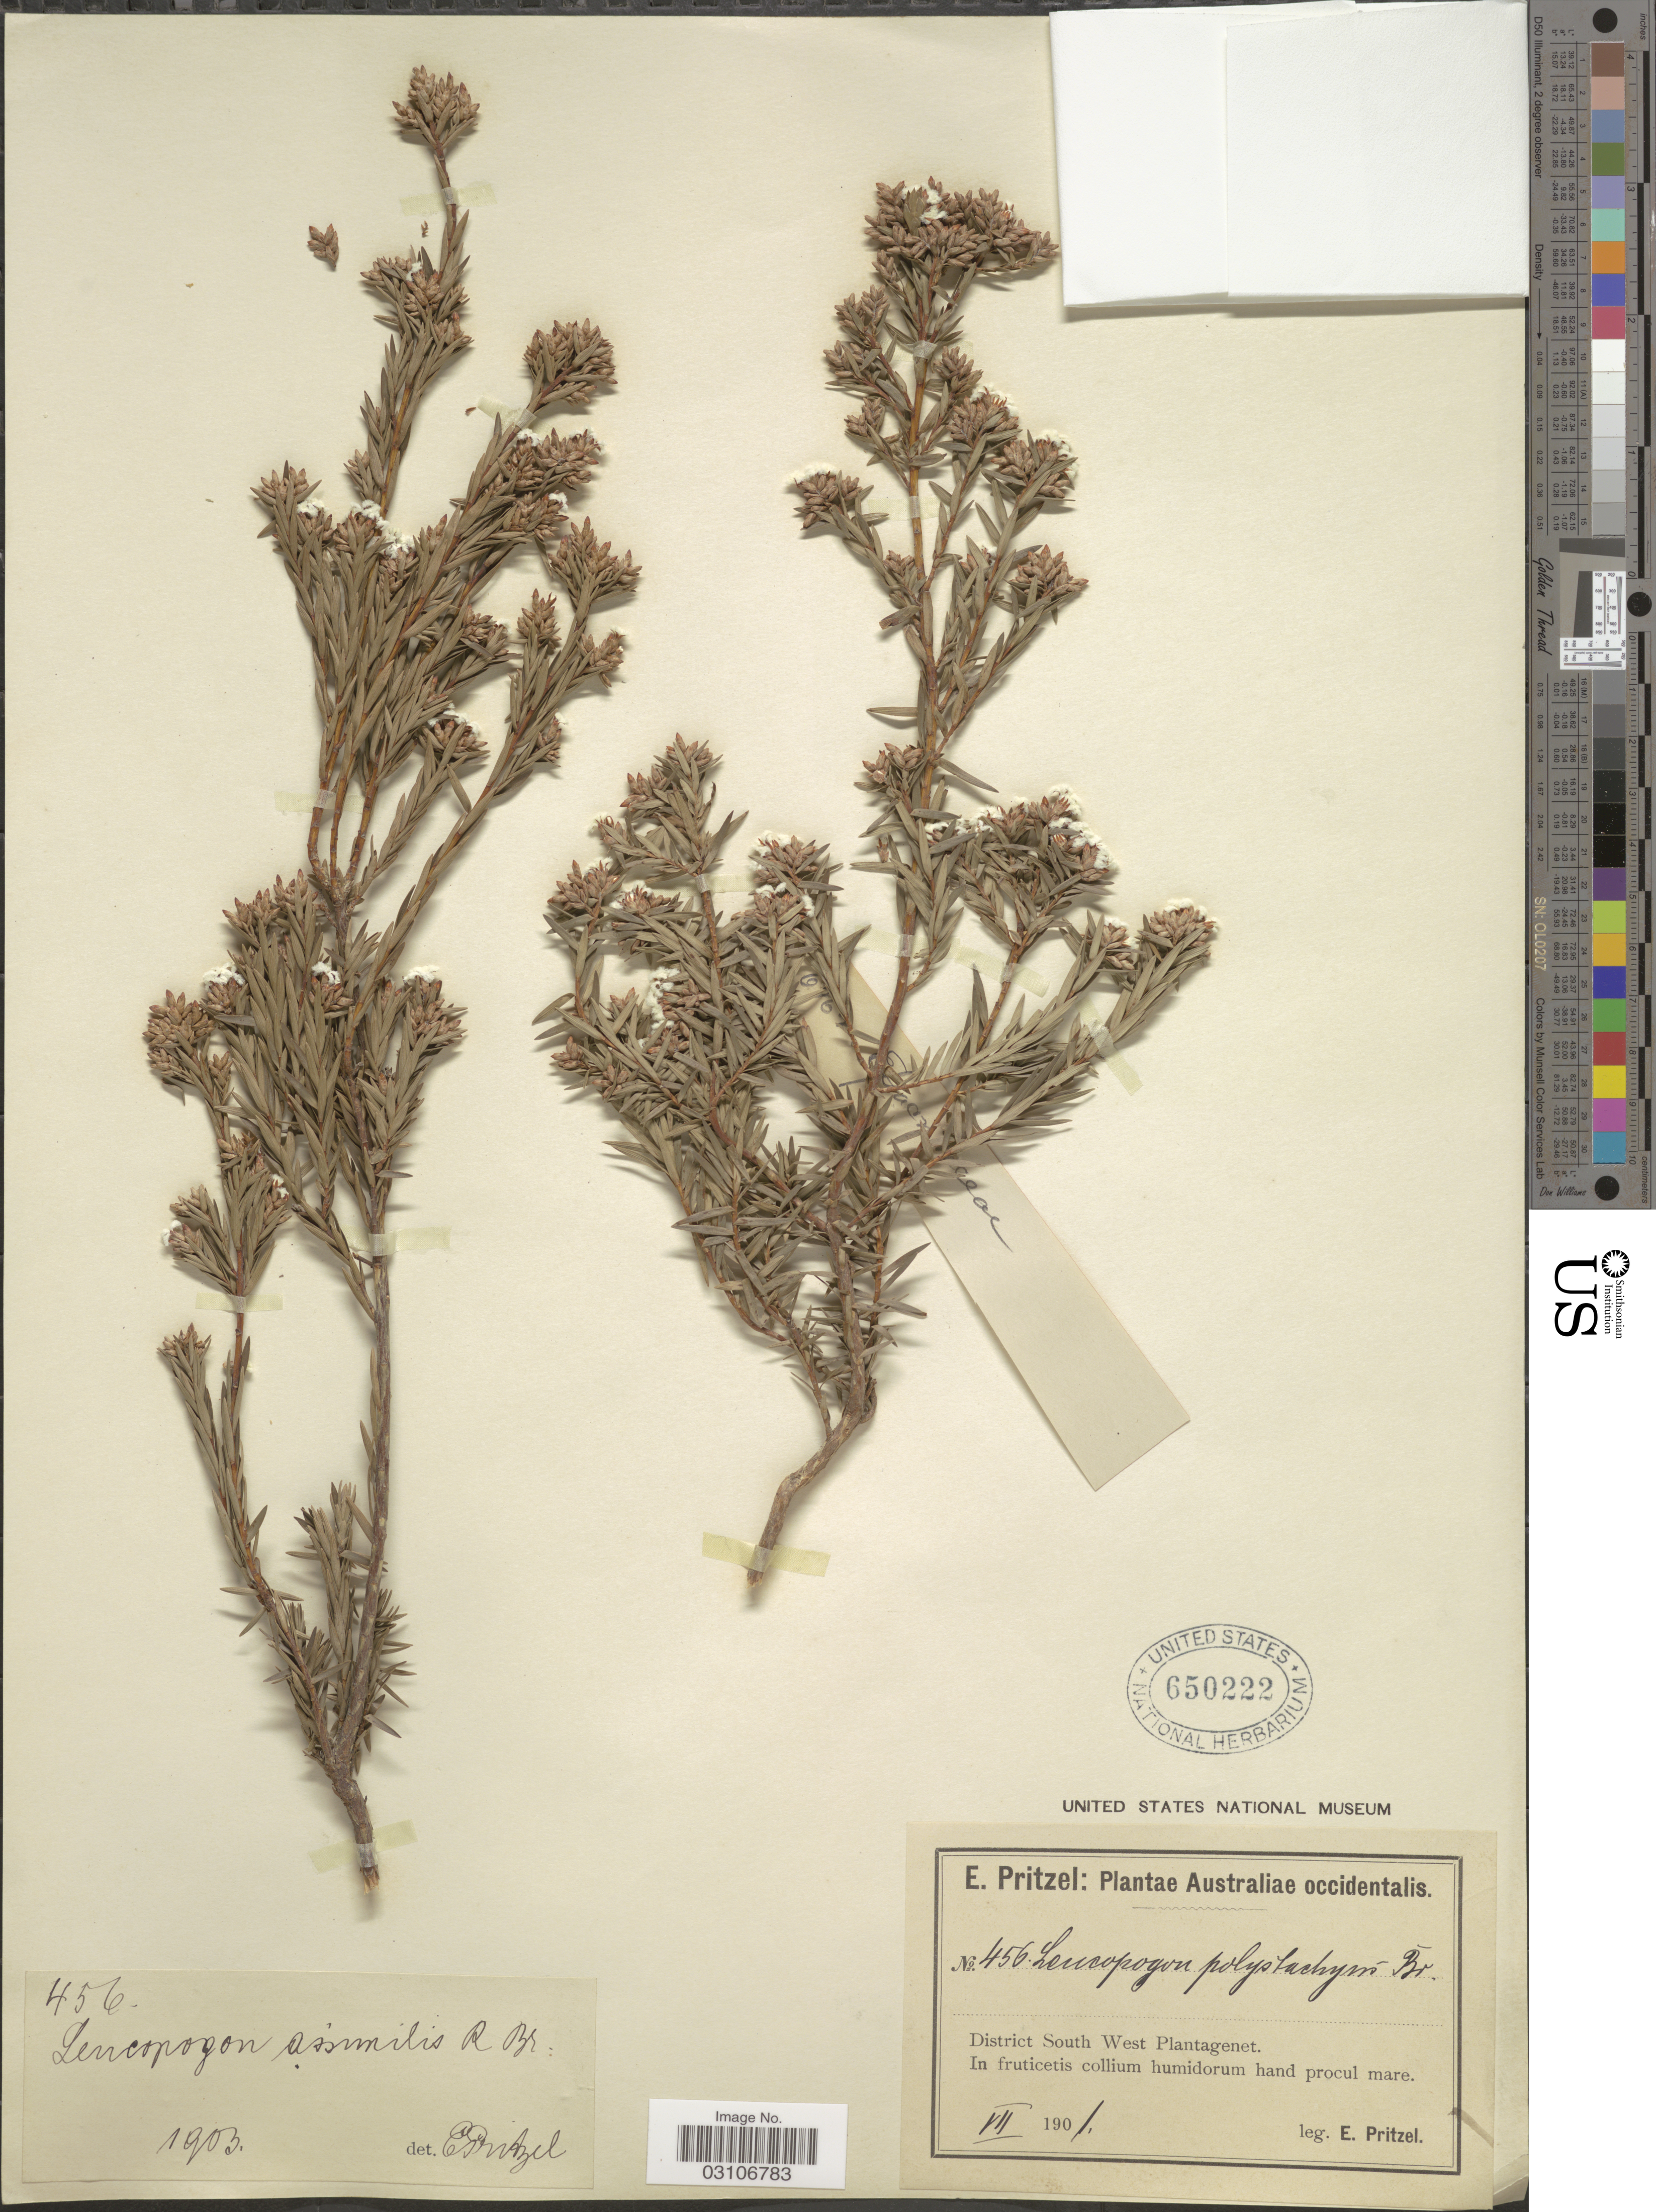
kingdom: Plantae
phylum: Tracheophyta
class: Magnoliopsida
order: Ericales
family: Ericaceae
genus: Leucopogon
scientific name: Leucopogon assimilis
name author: R. Br.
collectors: E. G. Pritzel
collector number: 456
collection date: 1901-07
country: Australia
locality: Australiae occidentalis. District South West Plantagenet.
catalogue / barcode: US 650222